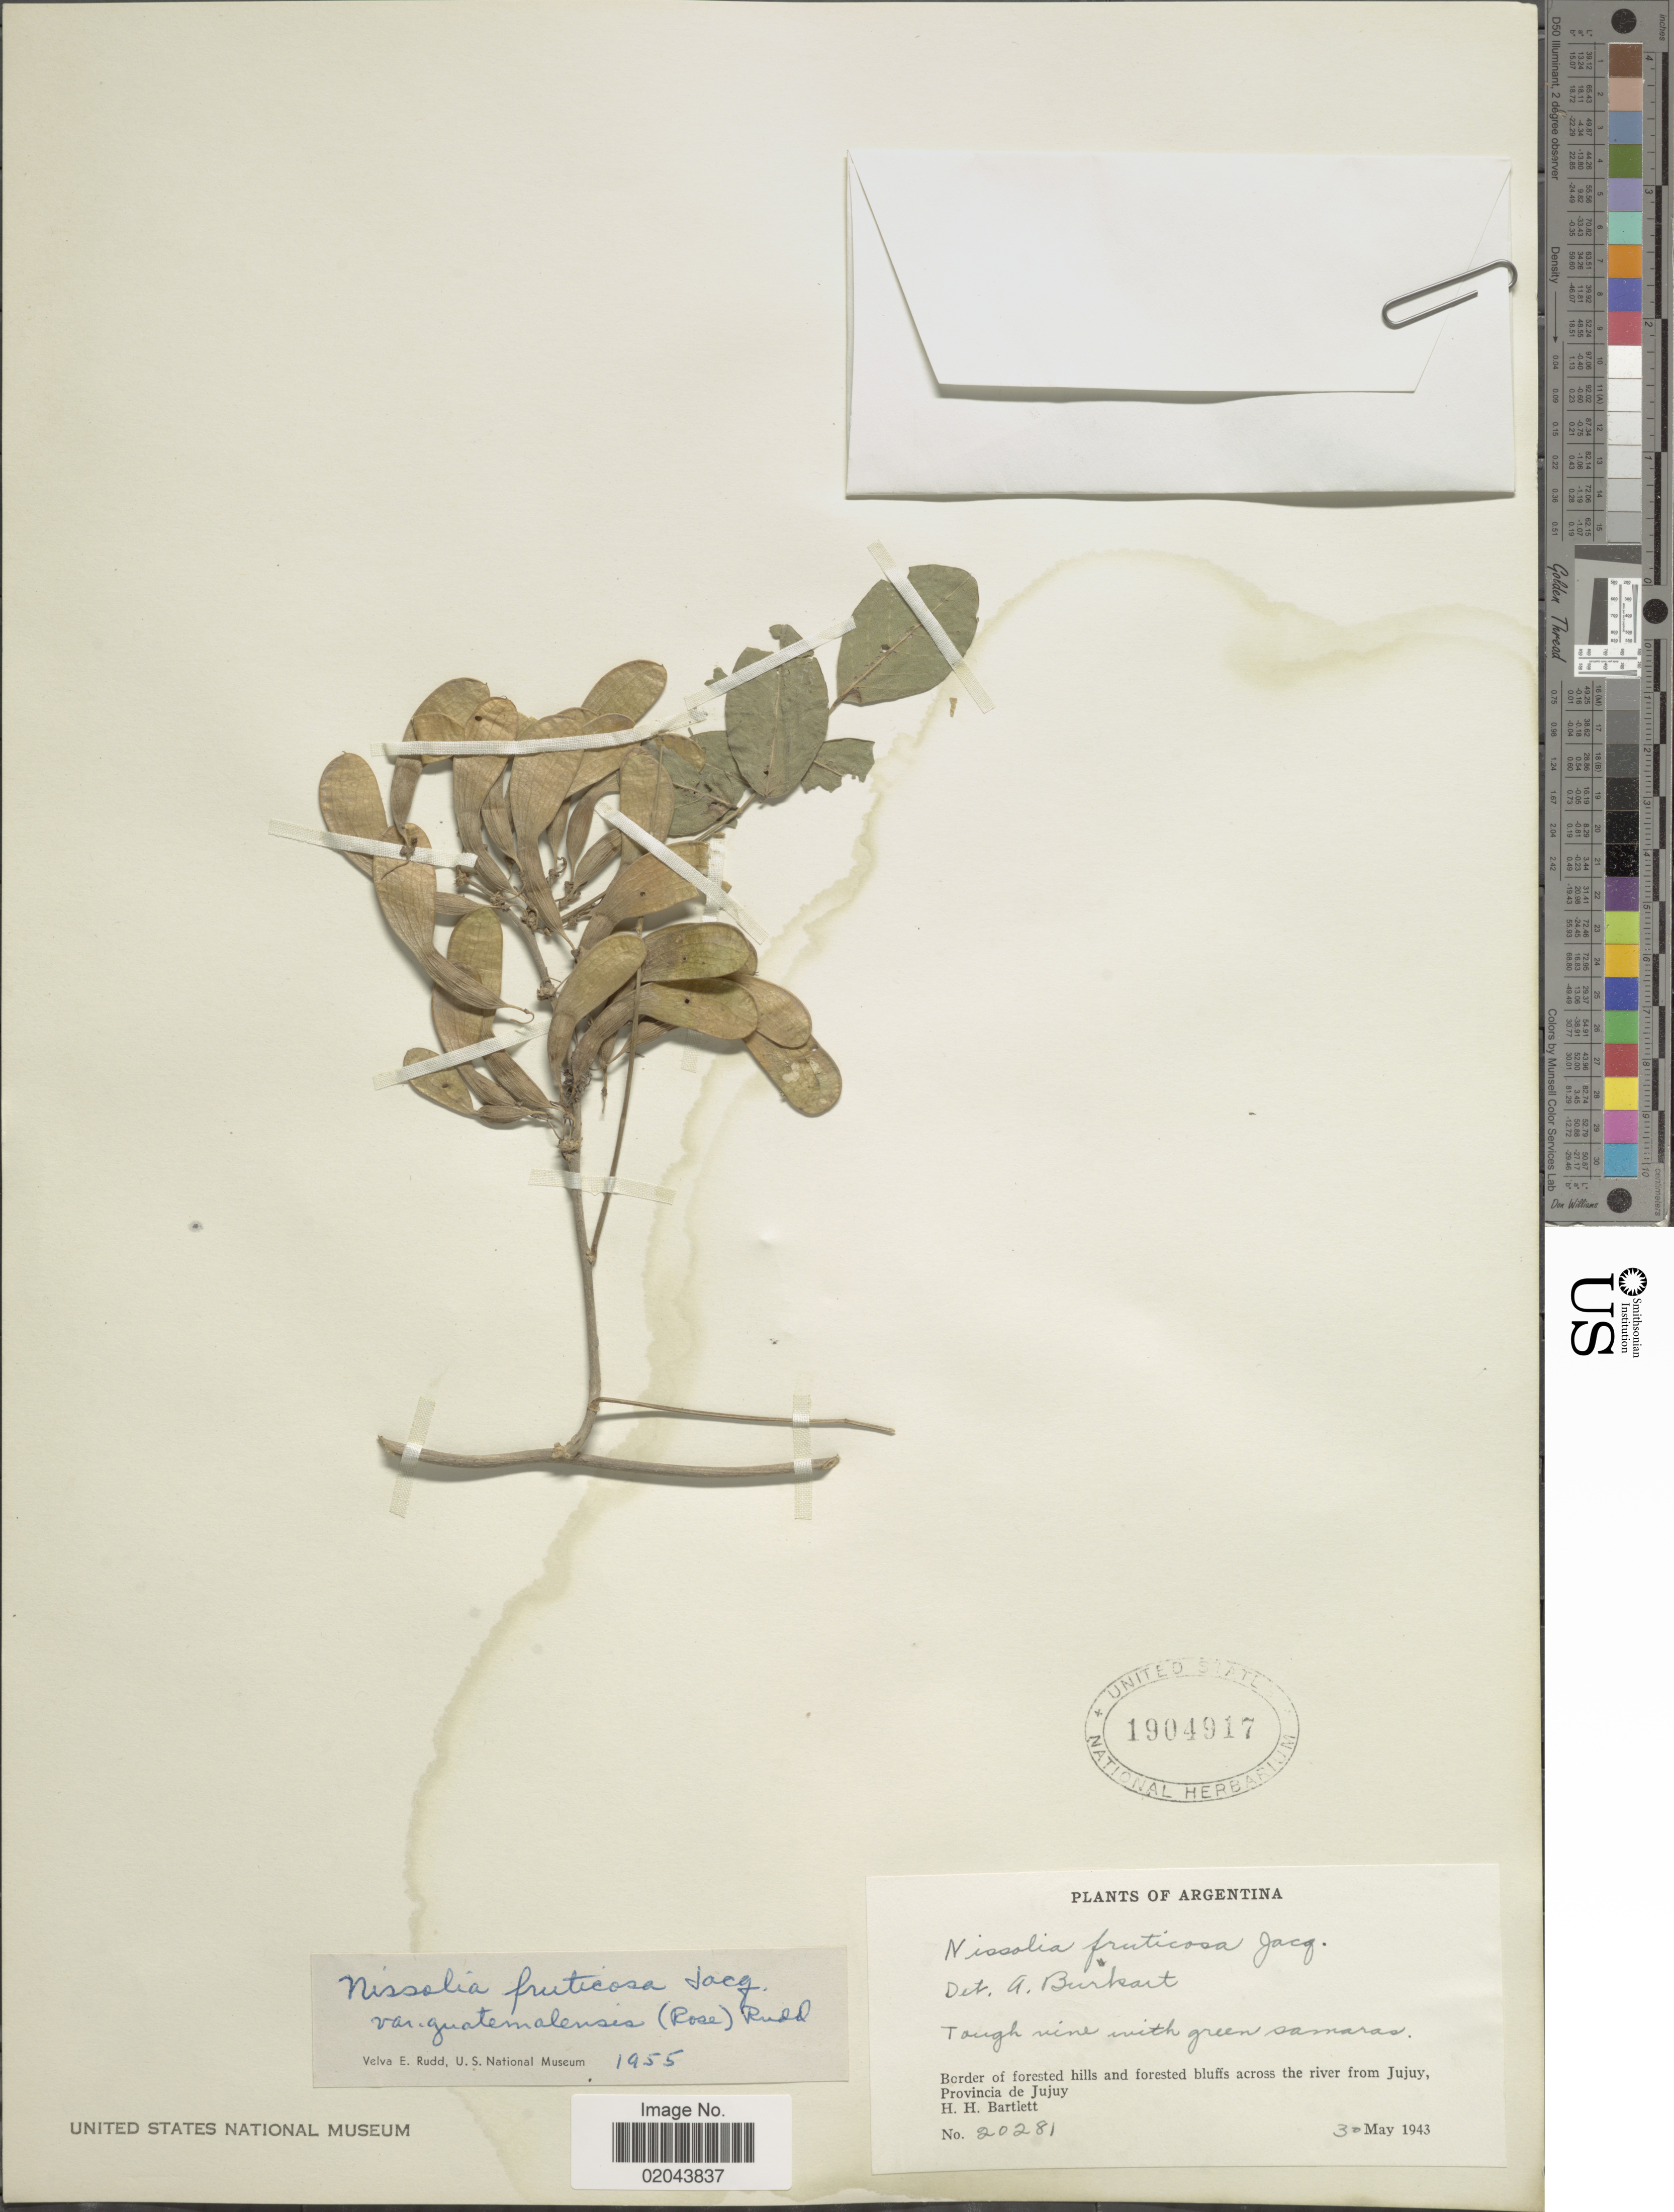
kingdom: Plantae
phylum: Tracheophyta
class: Magnoliopsida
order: Fabales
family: Fabaceae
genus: Nissolia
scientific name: Nissolia fruticosa var. guatemalensis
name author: (Rose) Rudd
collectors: H. H. Bartlett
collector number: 20281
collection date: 1943-05-30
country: Argentina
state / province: Jujuy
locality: Tough vine with green samaras, border of forested hills and forested bluffs across the river from Jujuy.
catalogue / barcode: US 1904917